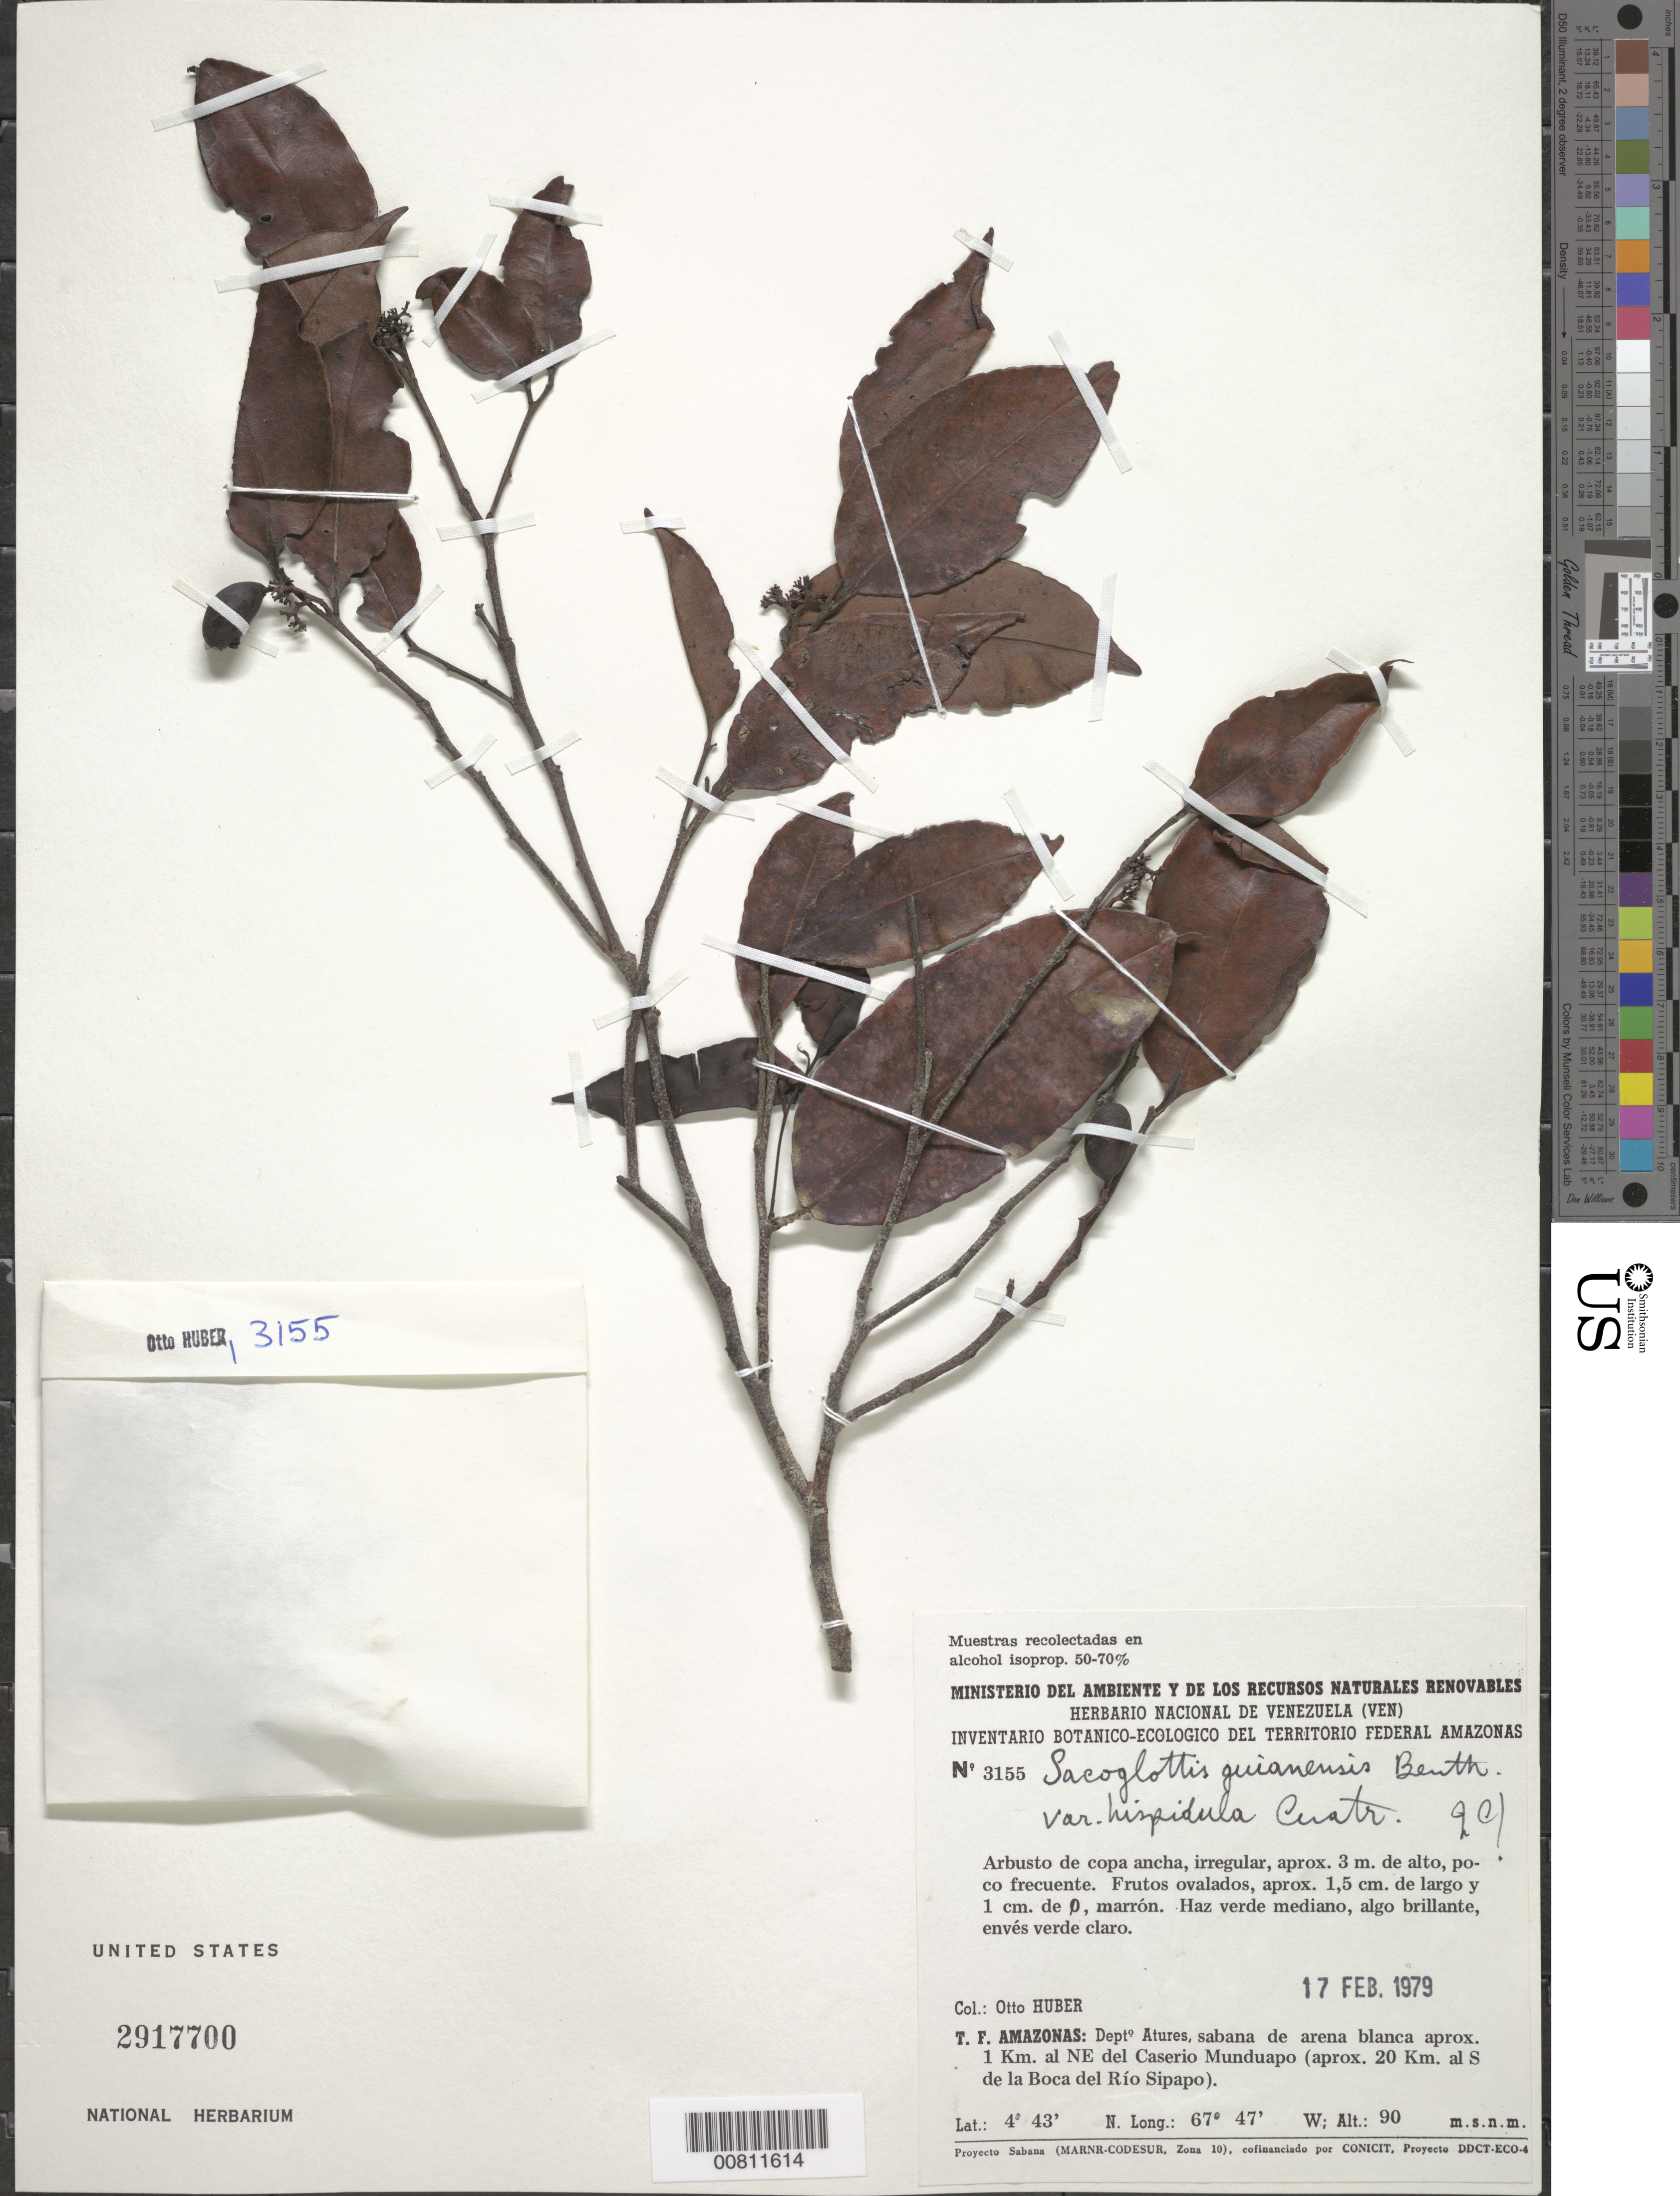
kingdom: Plantae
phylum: Tracheophyta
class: Magnoliopsida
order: Malpighiales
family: Humiriaceae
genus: Sacoglottis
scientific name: Sacoglottis guianensis var. hispidula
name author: Cuatrec.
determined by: Cuatrecasas, J.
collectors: O. Huber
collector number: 3155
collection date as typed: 17-Feb-79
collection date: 1979-02-17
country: Venezuela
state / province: Amazonas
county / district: Atures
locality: Caserío Munduapo, aprox. 1 km al NE (aprox. 20 km al S de la Boca del Río Sipapo)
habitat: Sabana de arena blanca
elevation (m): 90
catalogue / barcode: US 2917700